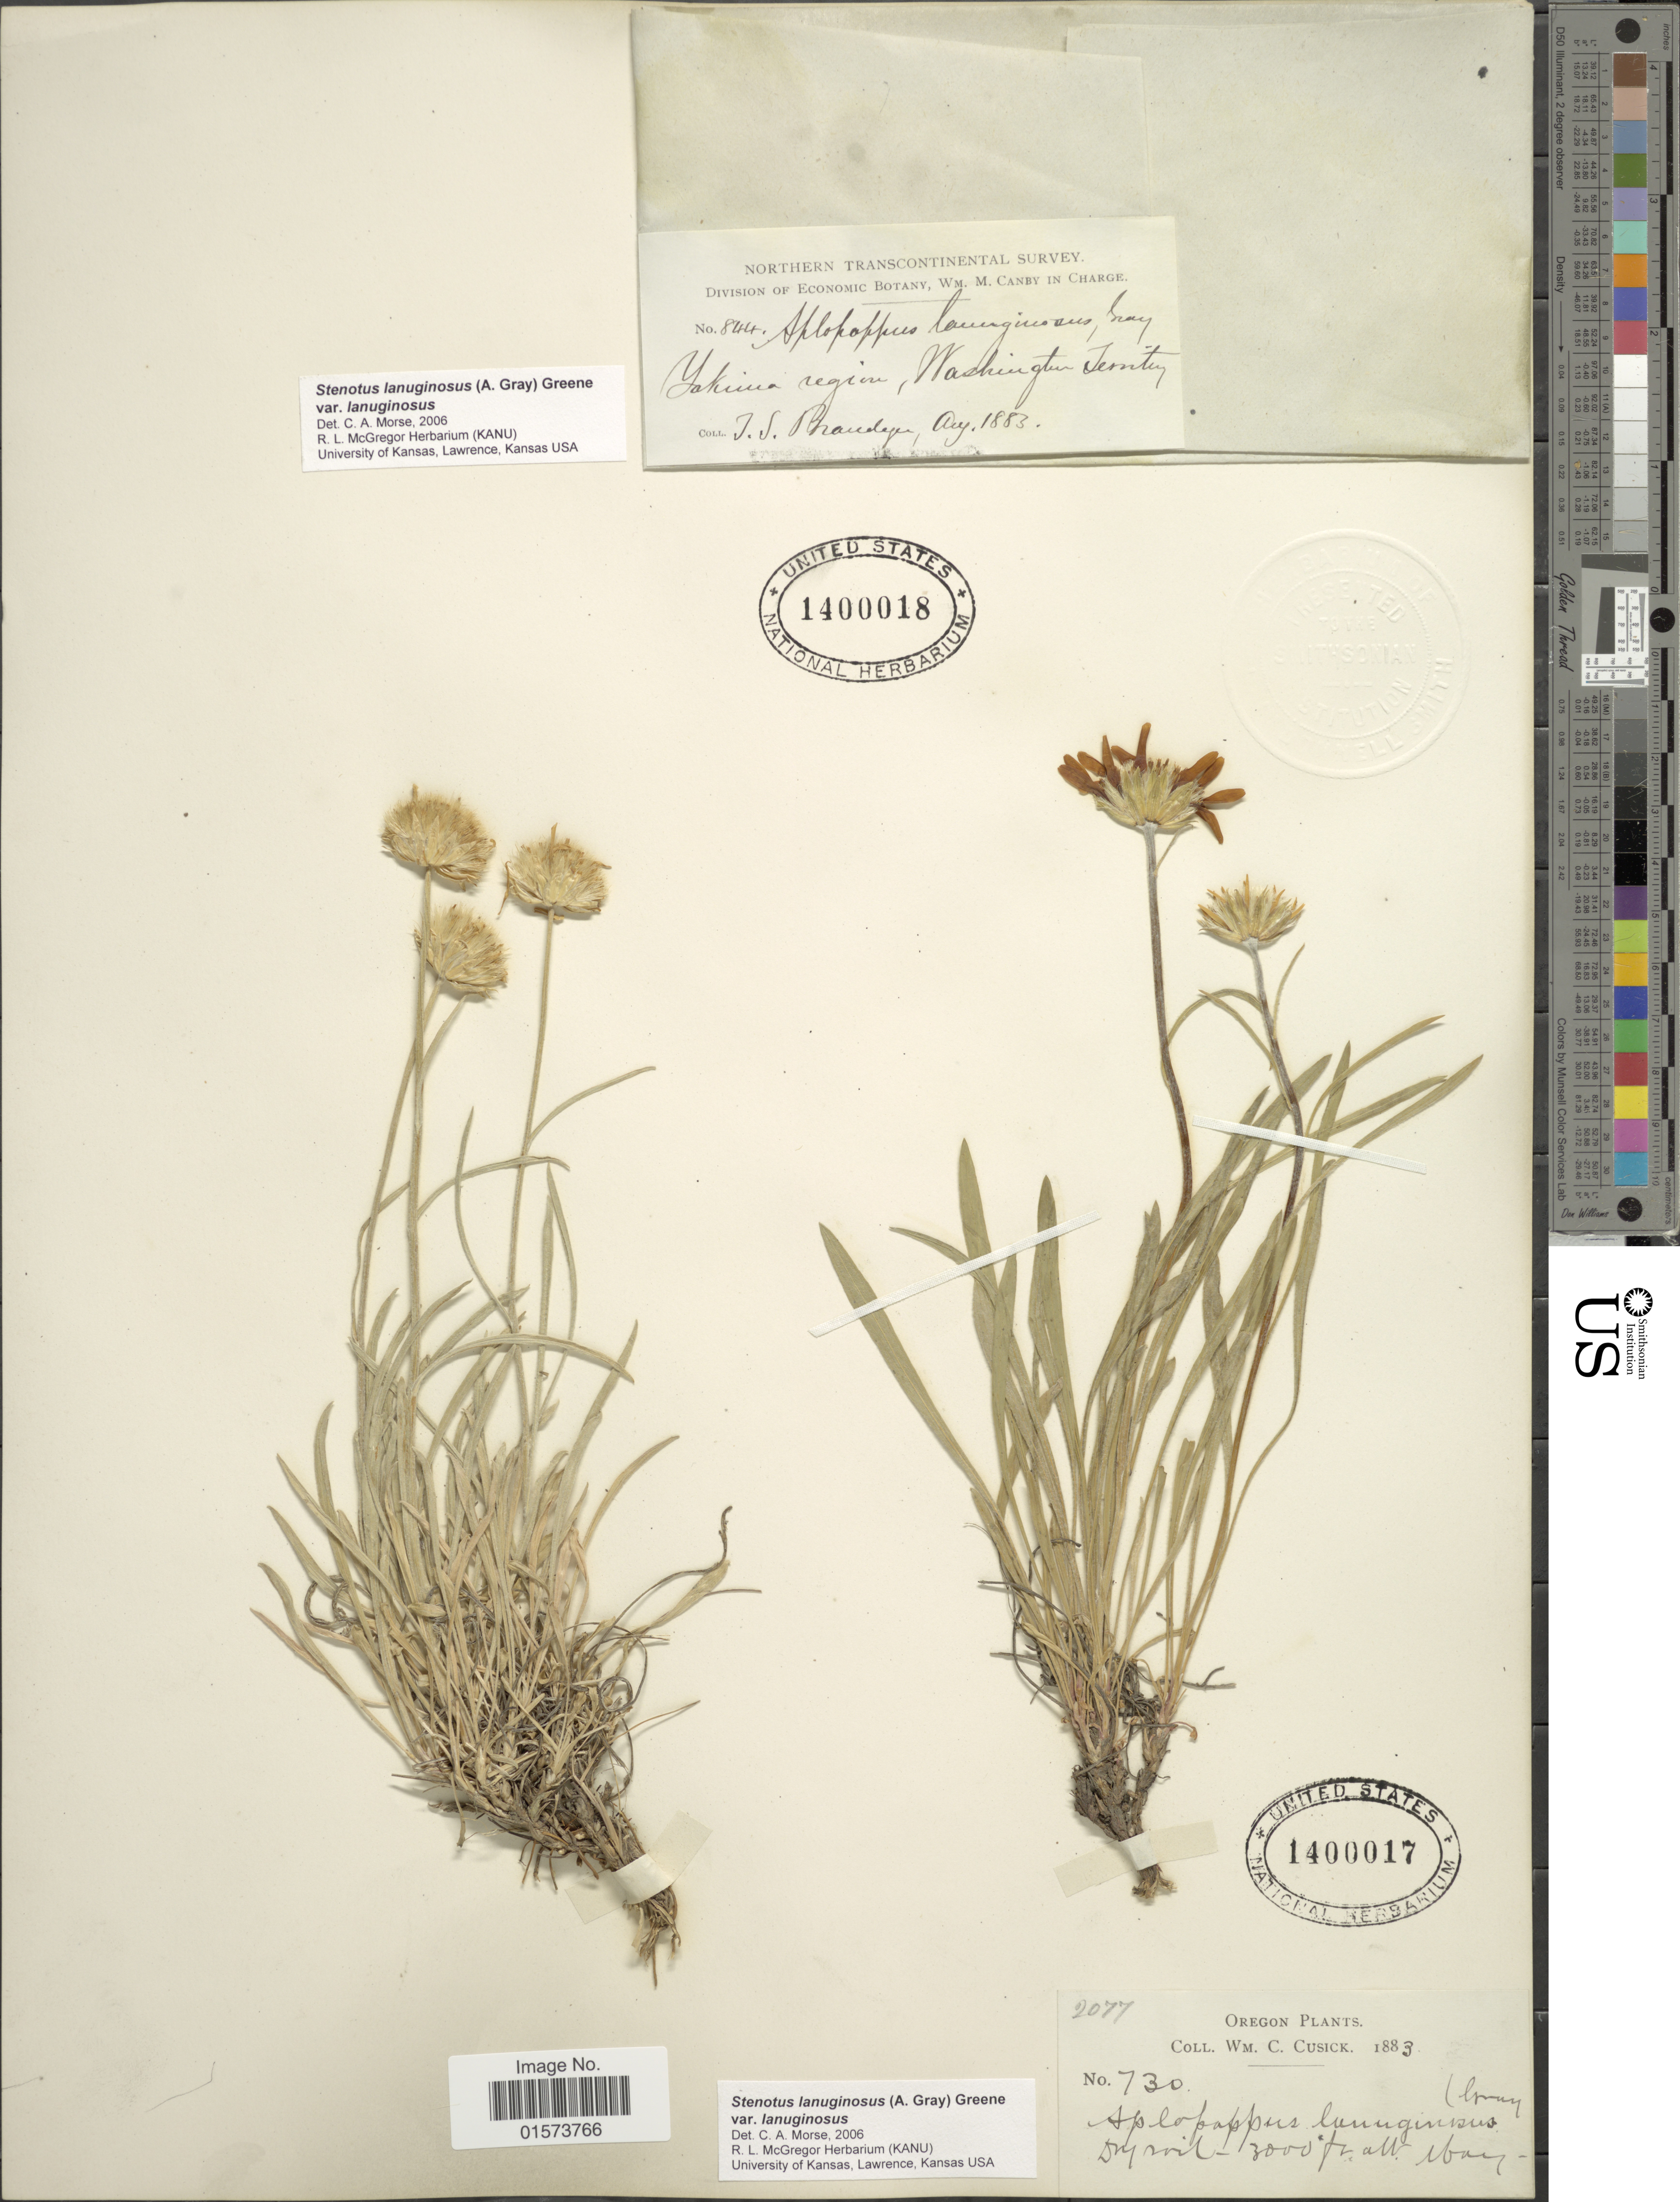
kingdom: Plantae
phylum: Tracheophyta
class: Magnoliopsida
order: Asterales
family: Asteraceae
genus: Stenotus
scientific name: Stenotus lanuginosus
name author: (A. Gray) Greene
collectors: W. C. Cusick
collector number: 730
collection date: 1883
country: United States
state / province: Oregon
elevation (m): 914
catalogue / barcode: US 1400017